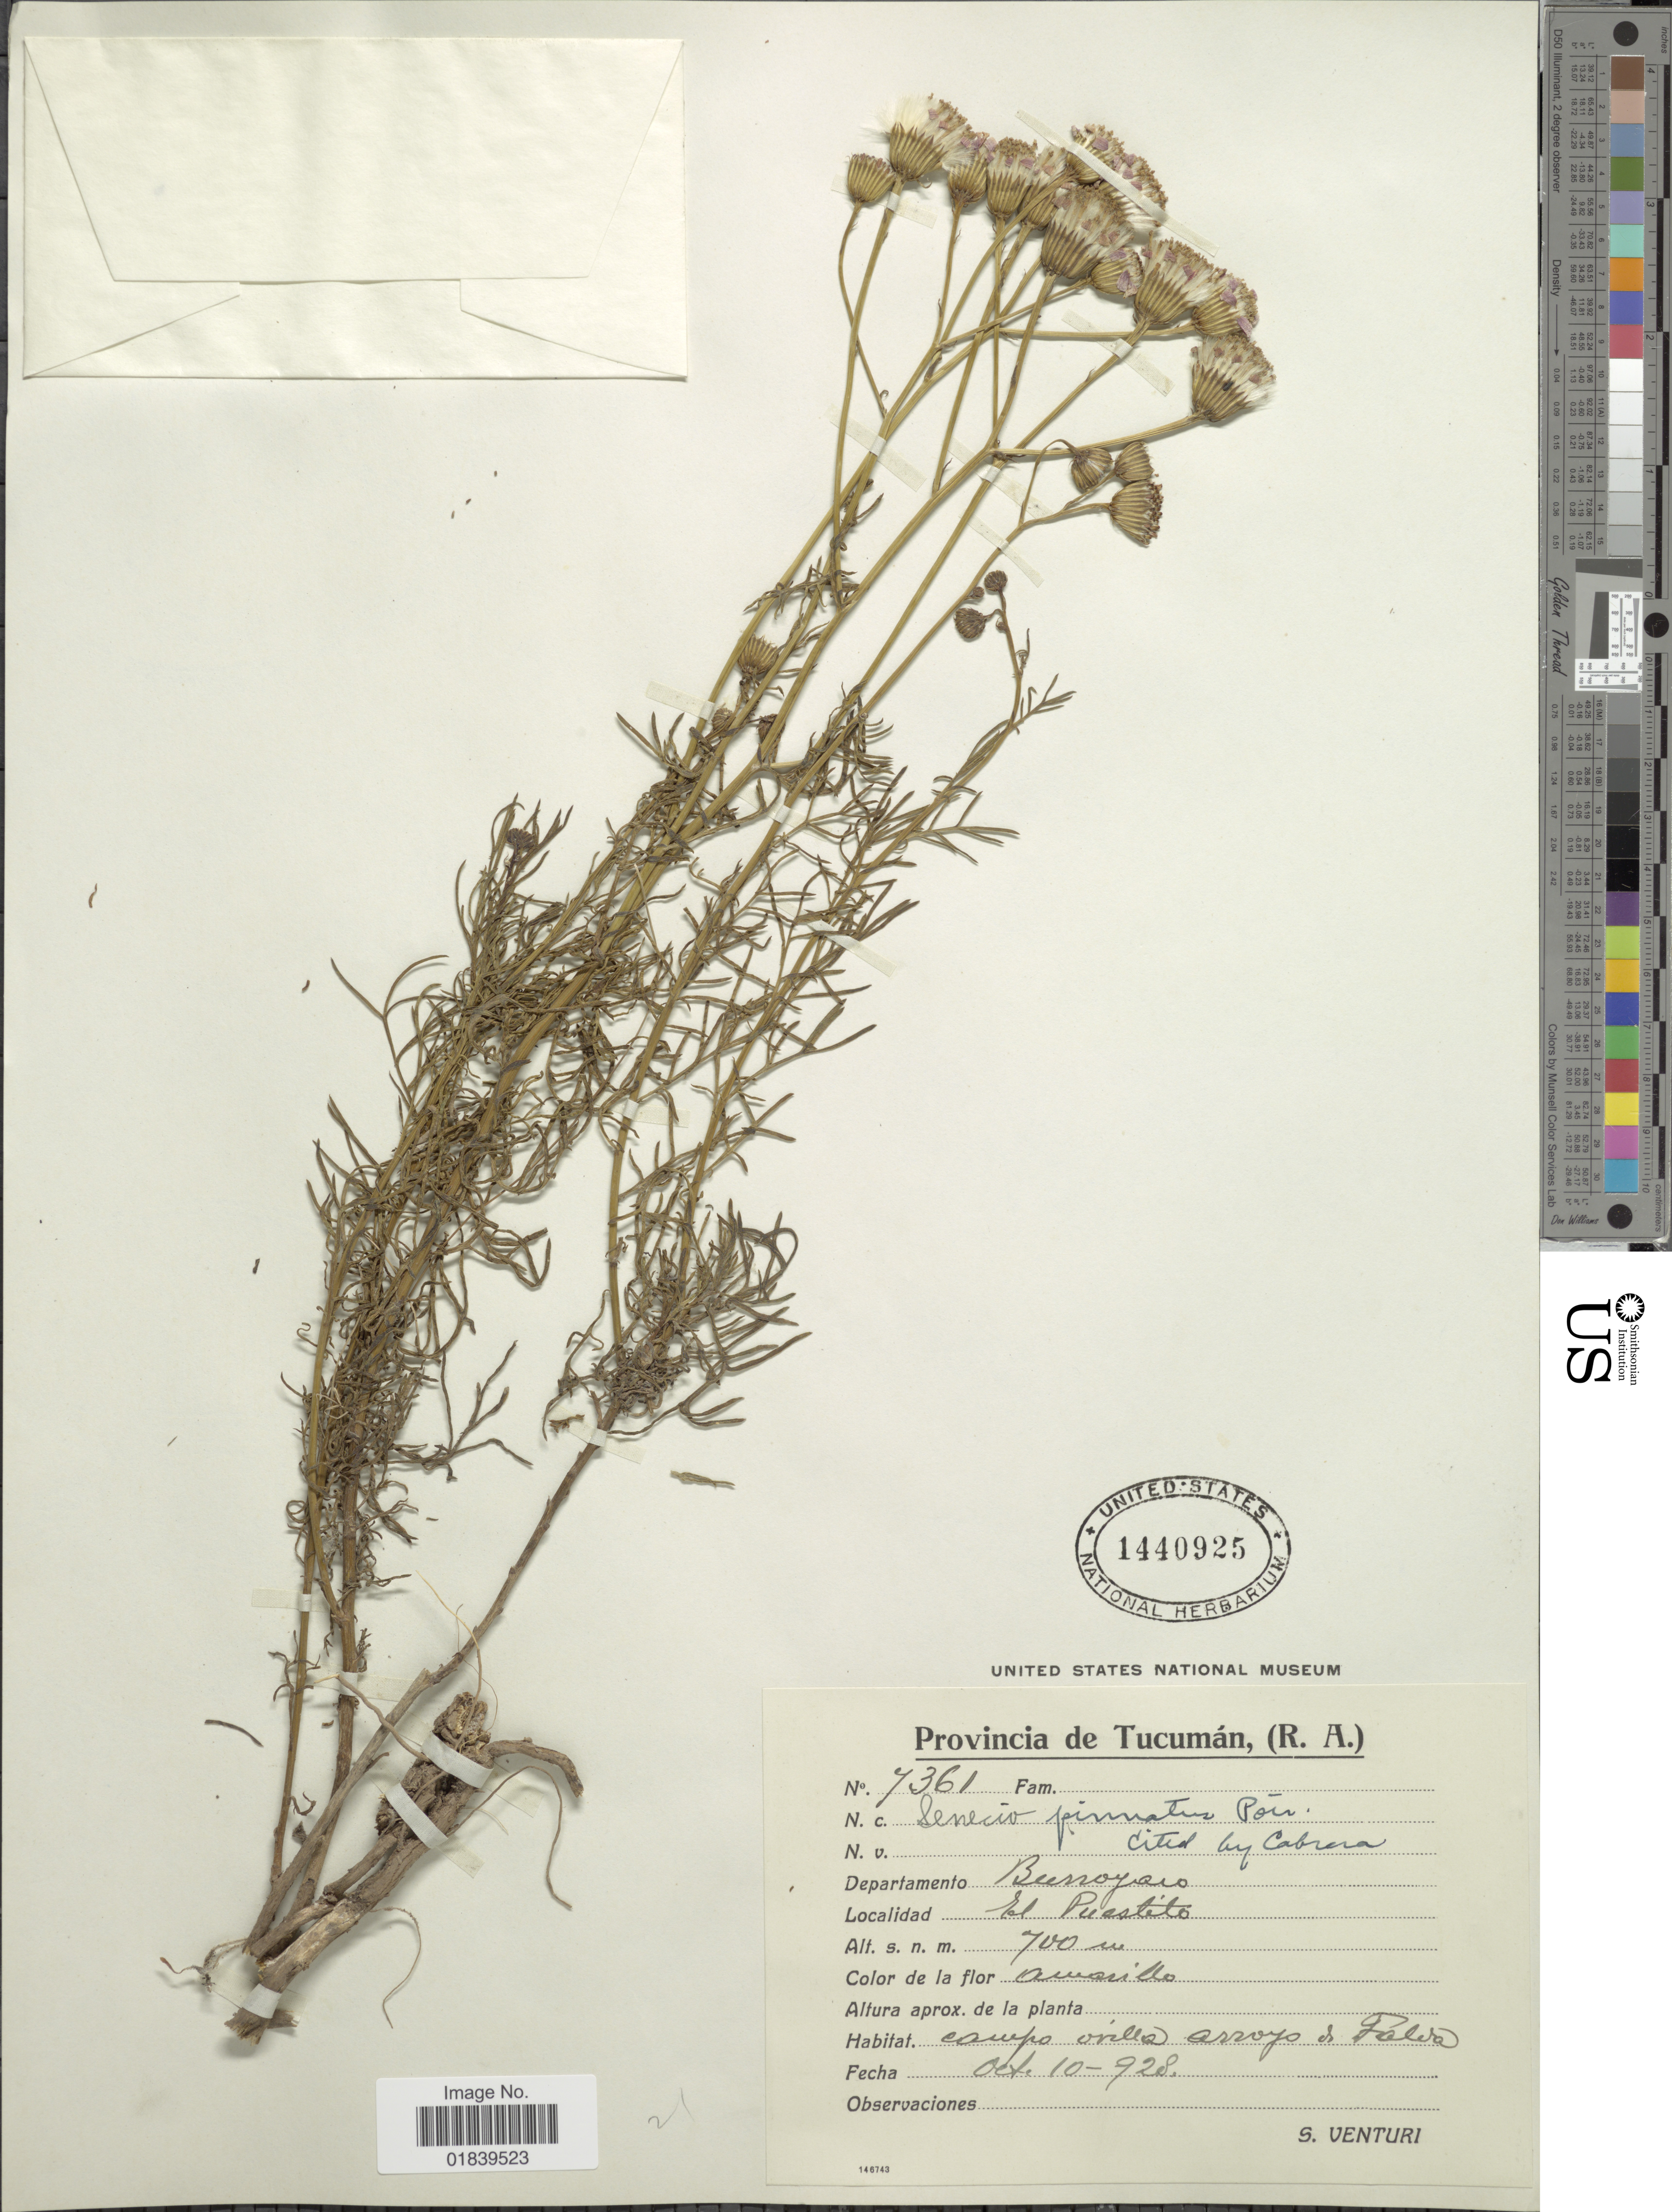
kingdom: Plantae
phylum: Tracheophyta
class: Magnoliopsida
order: Asterales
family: Asteraceae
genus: Senecio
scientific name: Senecio pinnatus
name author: Poir.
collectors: S. Venturi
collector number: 7361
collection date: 1928-10-10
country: Argentina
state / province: Tucumán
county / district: Burruyacú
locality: El Puestito.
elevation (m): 700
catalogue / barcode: US 1440925